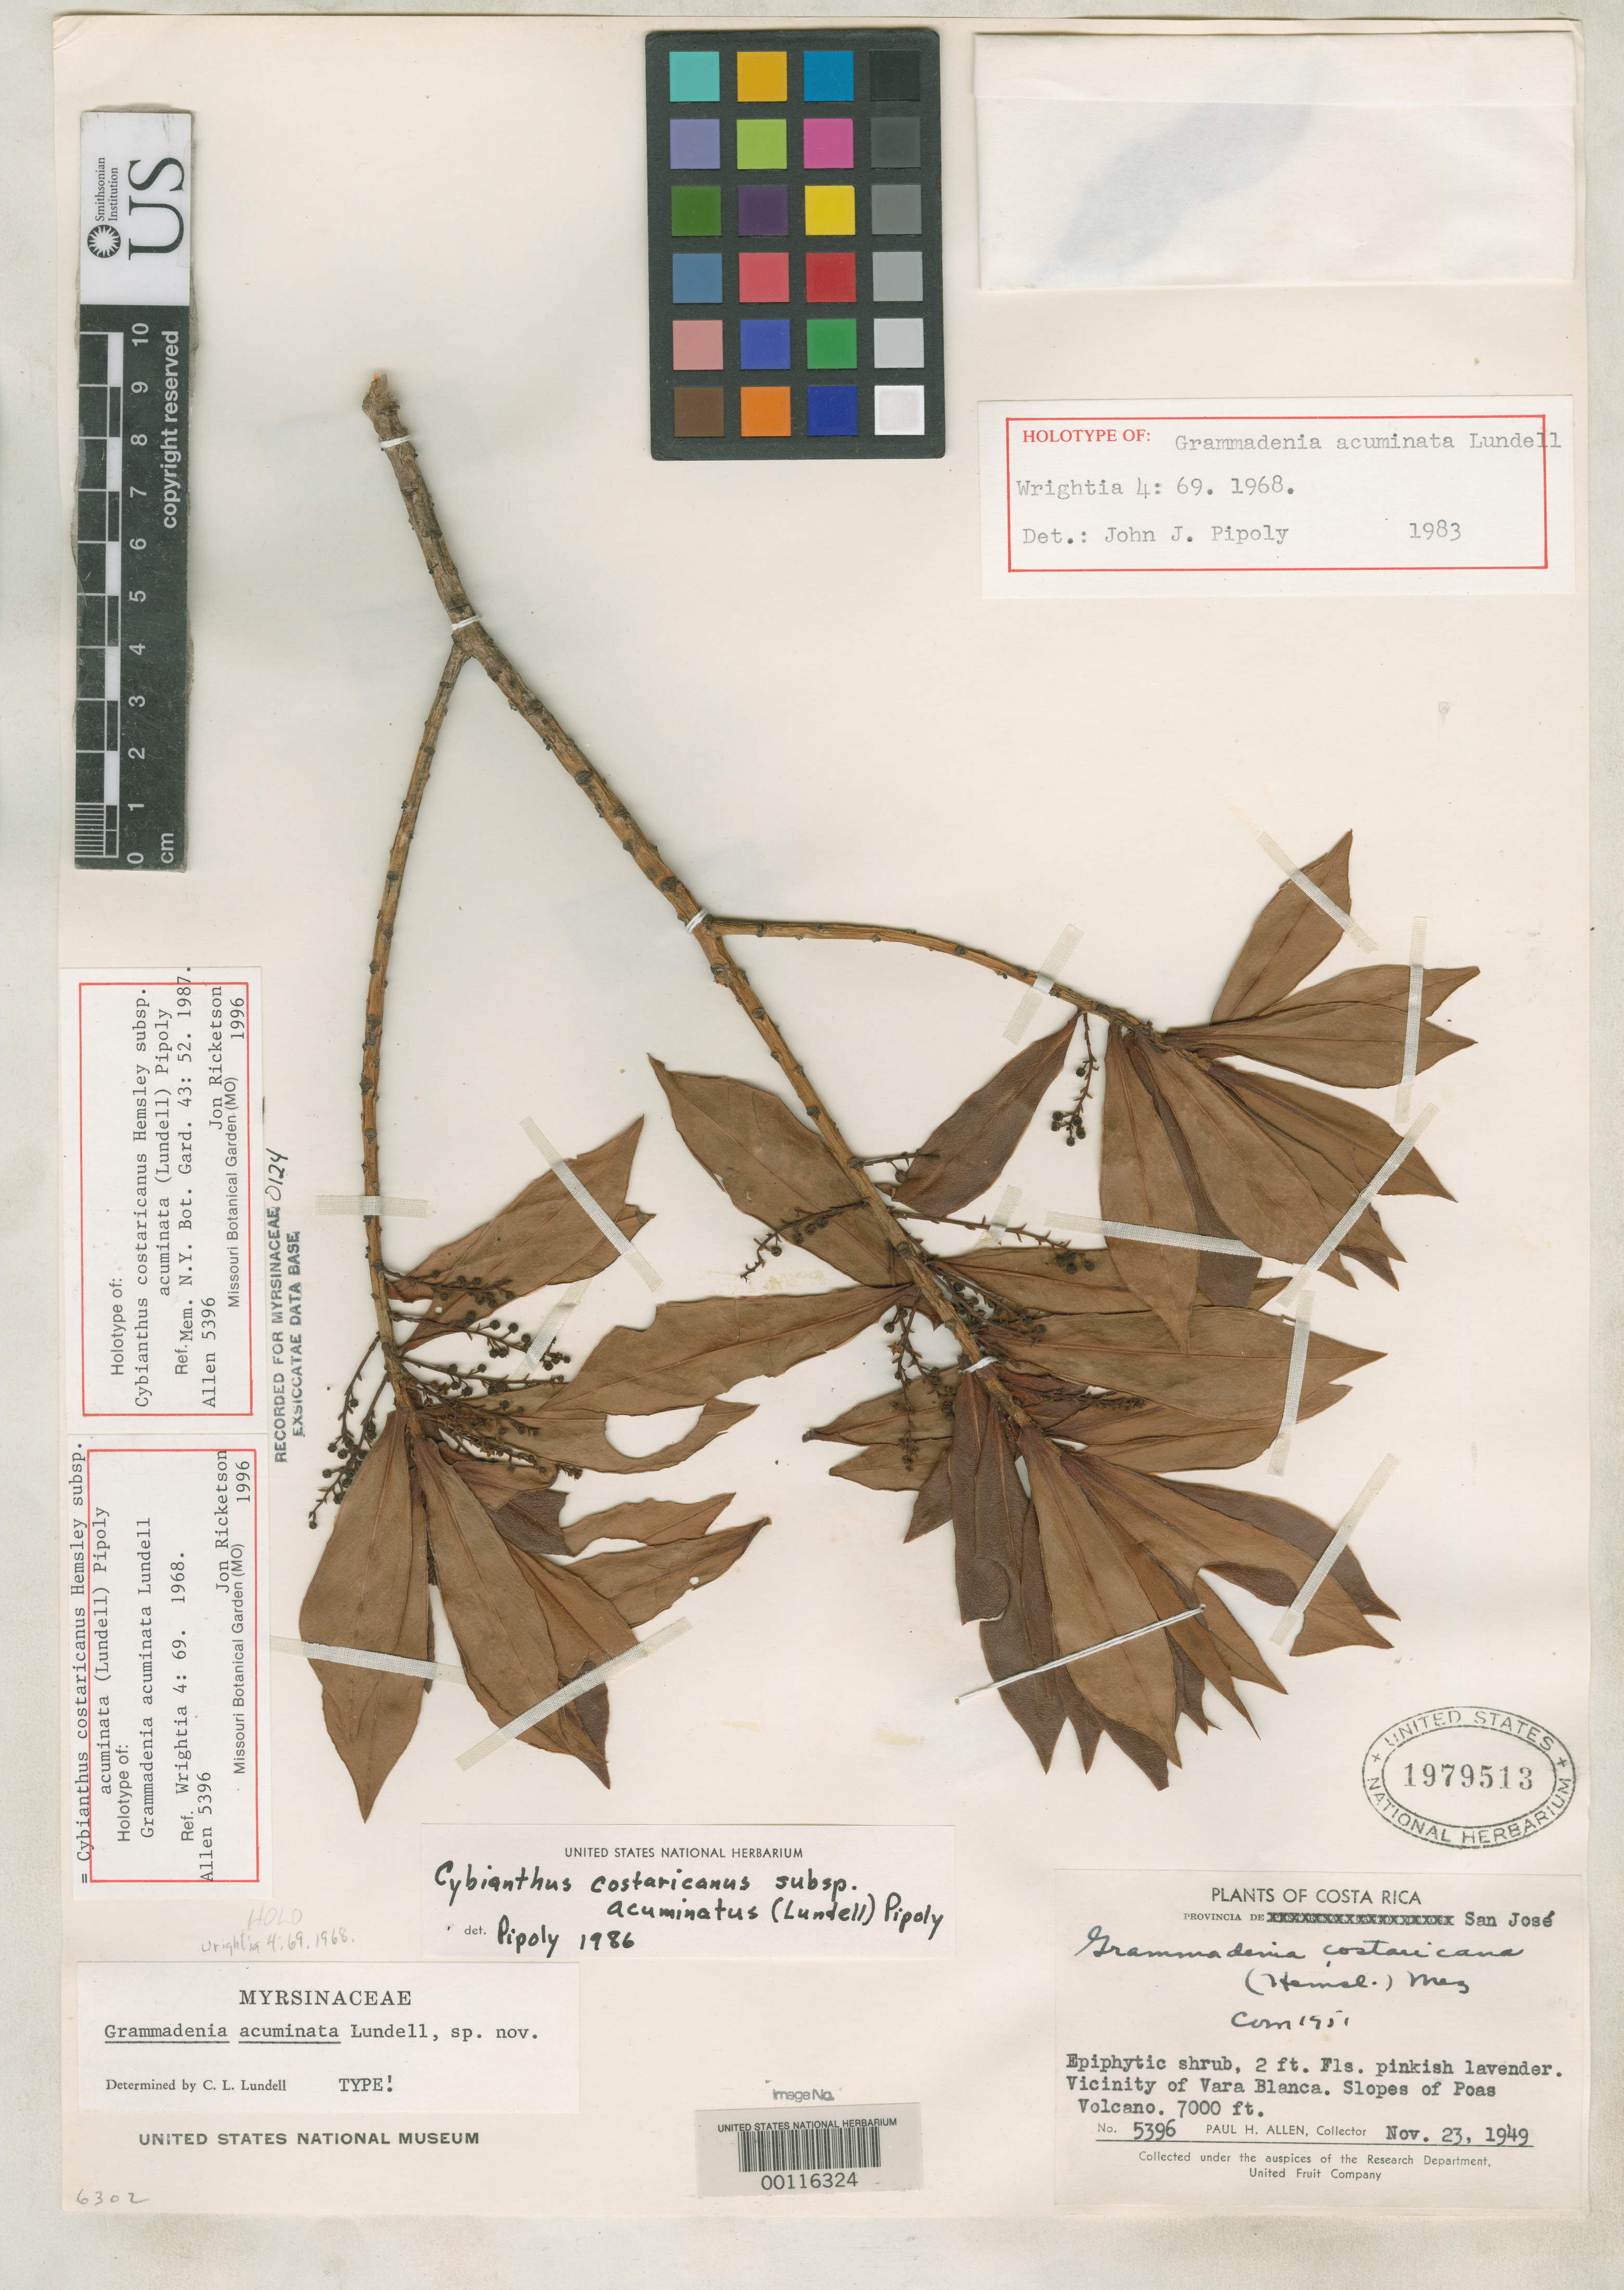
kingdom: Plantae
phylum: Tracheophyta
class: Magnoliopsida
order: Ericales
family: Primulaceae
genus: Grammadenia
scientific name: Grammadenia acuminata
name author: Lundell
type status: Holotype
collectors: P. H. Allen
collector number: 5396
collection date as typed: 23 Nov 1949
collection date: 1949-11-23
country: Costa Rica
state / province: San José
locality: Vicinity of Vara Blanca, slopes of Poas Volcano.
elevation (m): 2134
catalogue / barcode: US 1979513